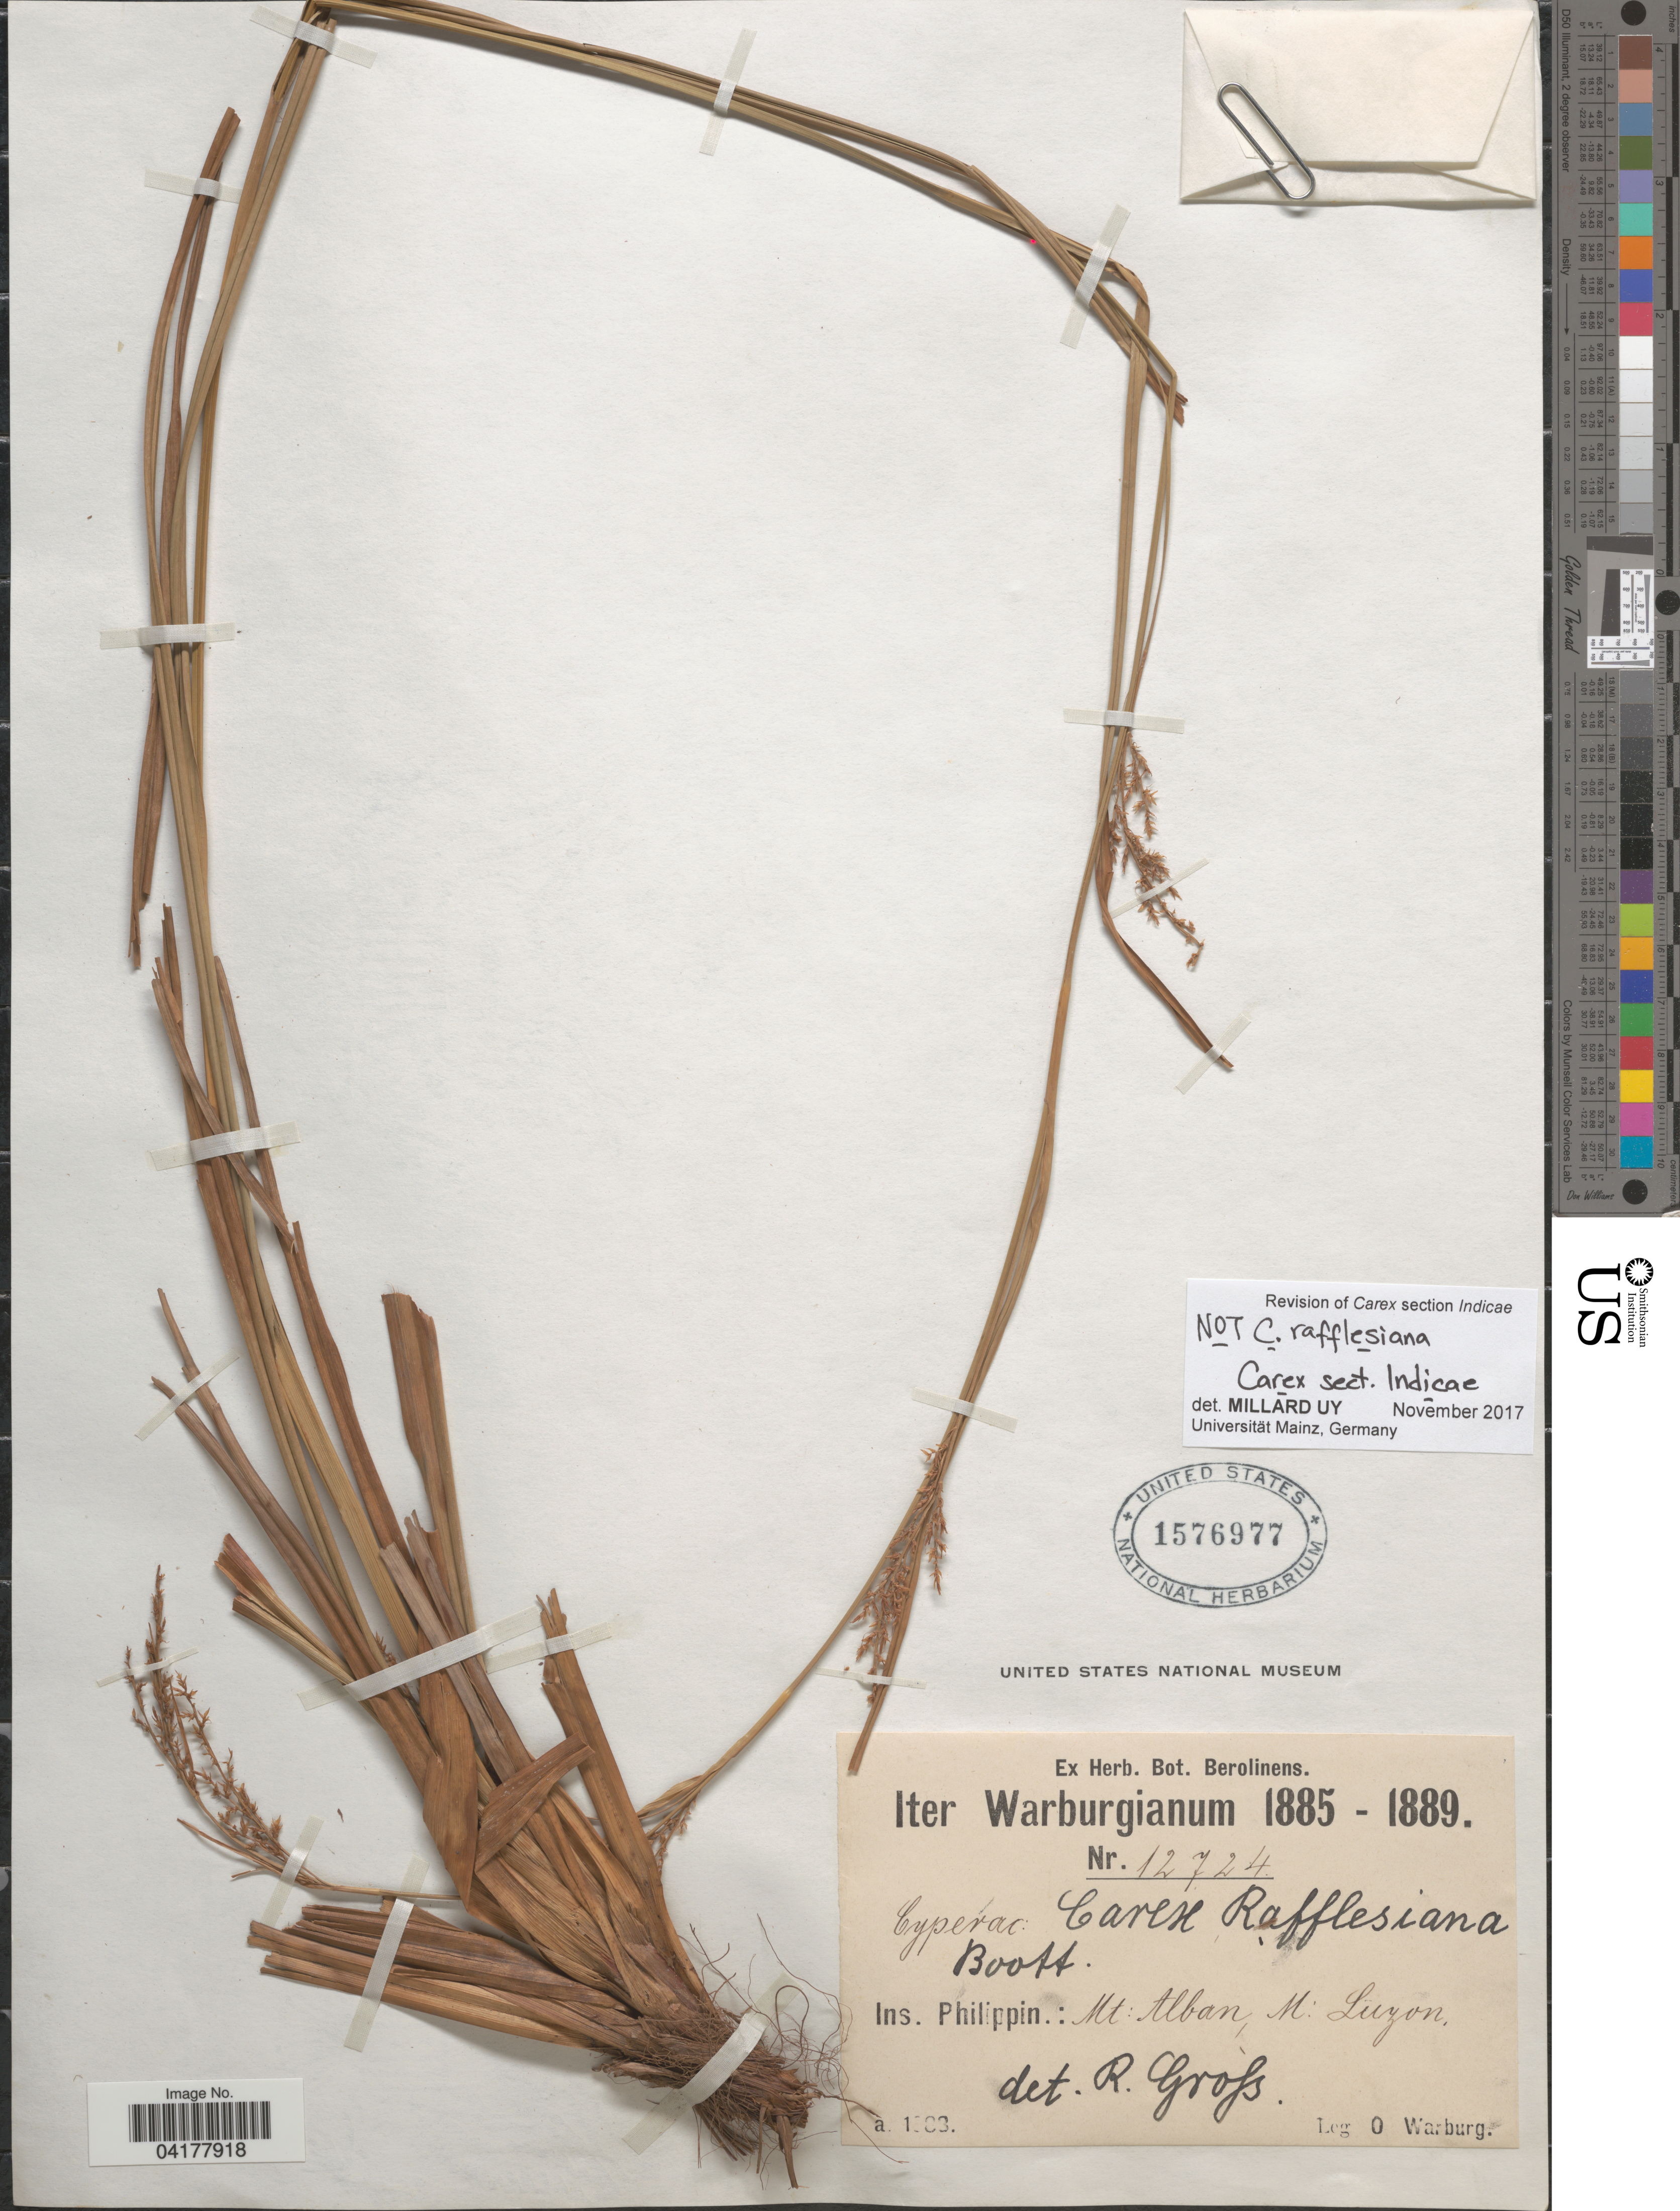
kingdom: Plantae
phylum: Tracheophyta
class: Liliopsida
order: Poales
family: Cyperaceae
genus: Carex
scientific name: Carex sp.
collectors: O. Warburg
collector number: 12724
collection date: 1883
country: Philippines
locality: Ins. Philippin.: Mt. Alban, M: Luzon.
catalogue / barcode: US 1576977